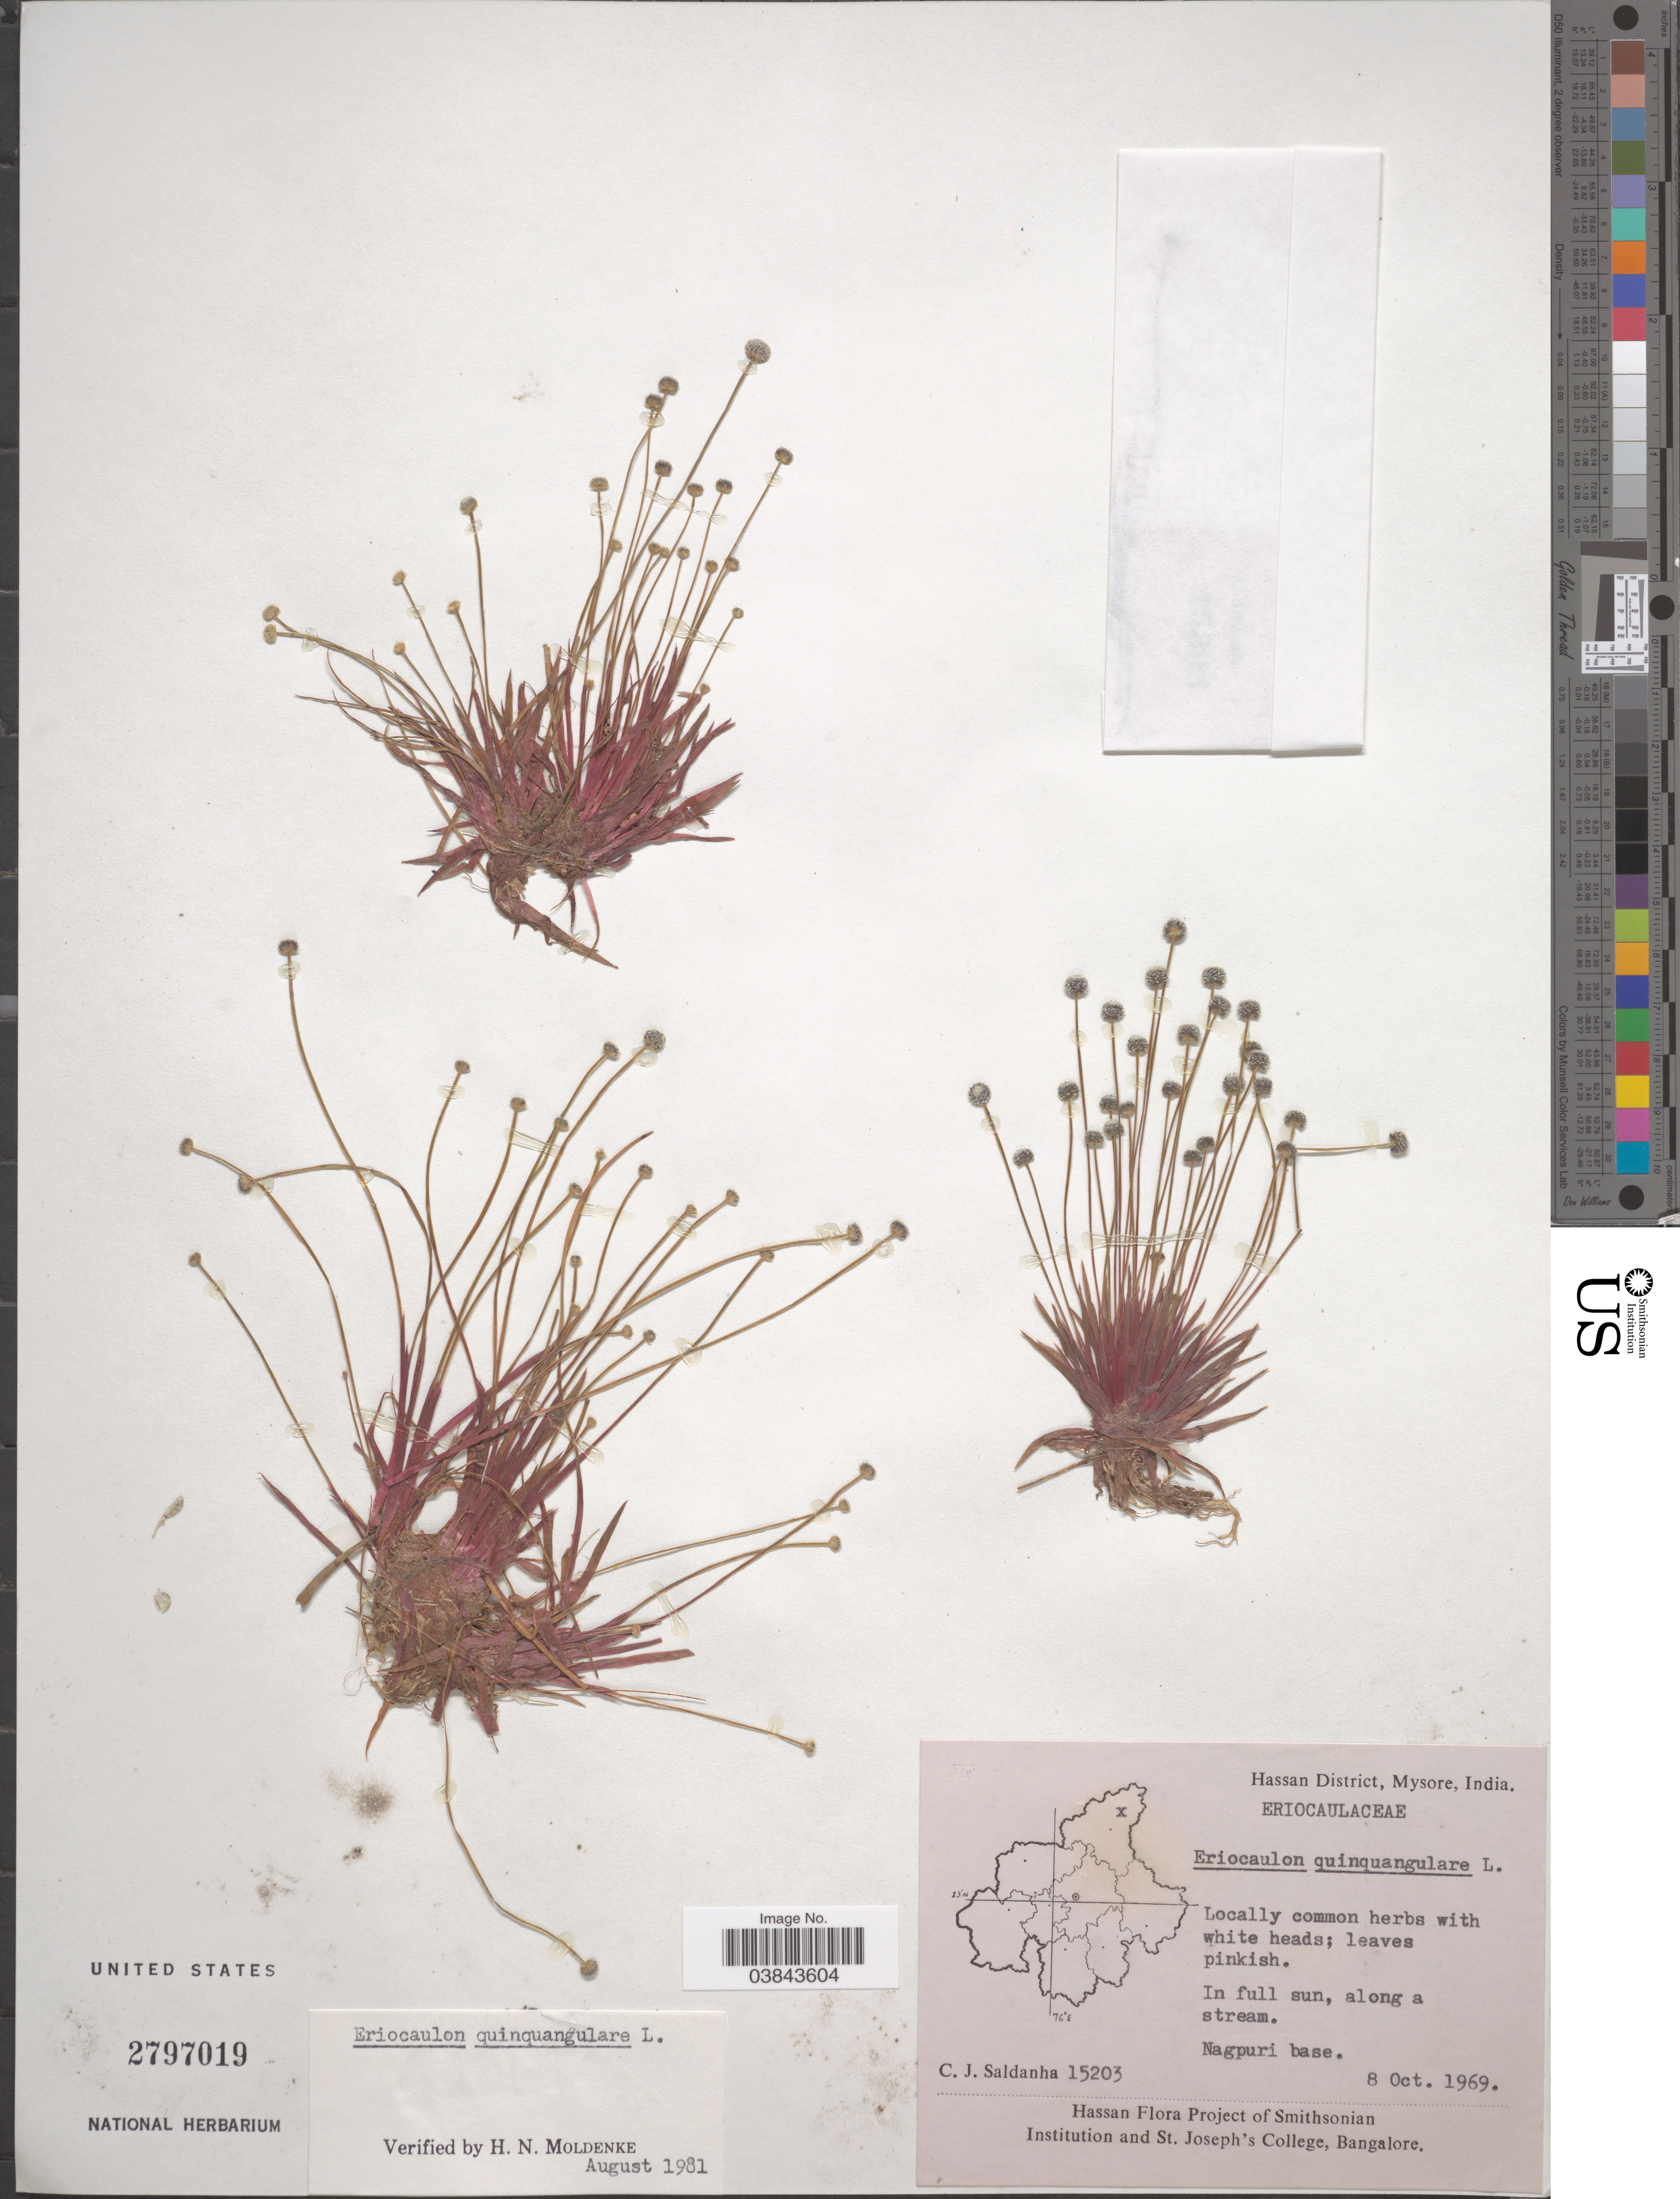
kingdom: Plantae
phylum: Tracheophyta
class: Liliopsida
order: Poales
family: Eriocaulaceae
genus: Eriocaulon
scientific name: Eriocaulon quinquangulare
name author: L.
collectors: C. J. Saldanha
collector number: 15203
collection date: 1969-10-08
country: India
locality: Hassan District, Mysore. Nagpuri base.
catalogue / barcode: US 2797019